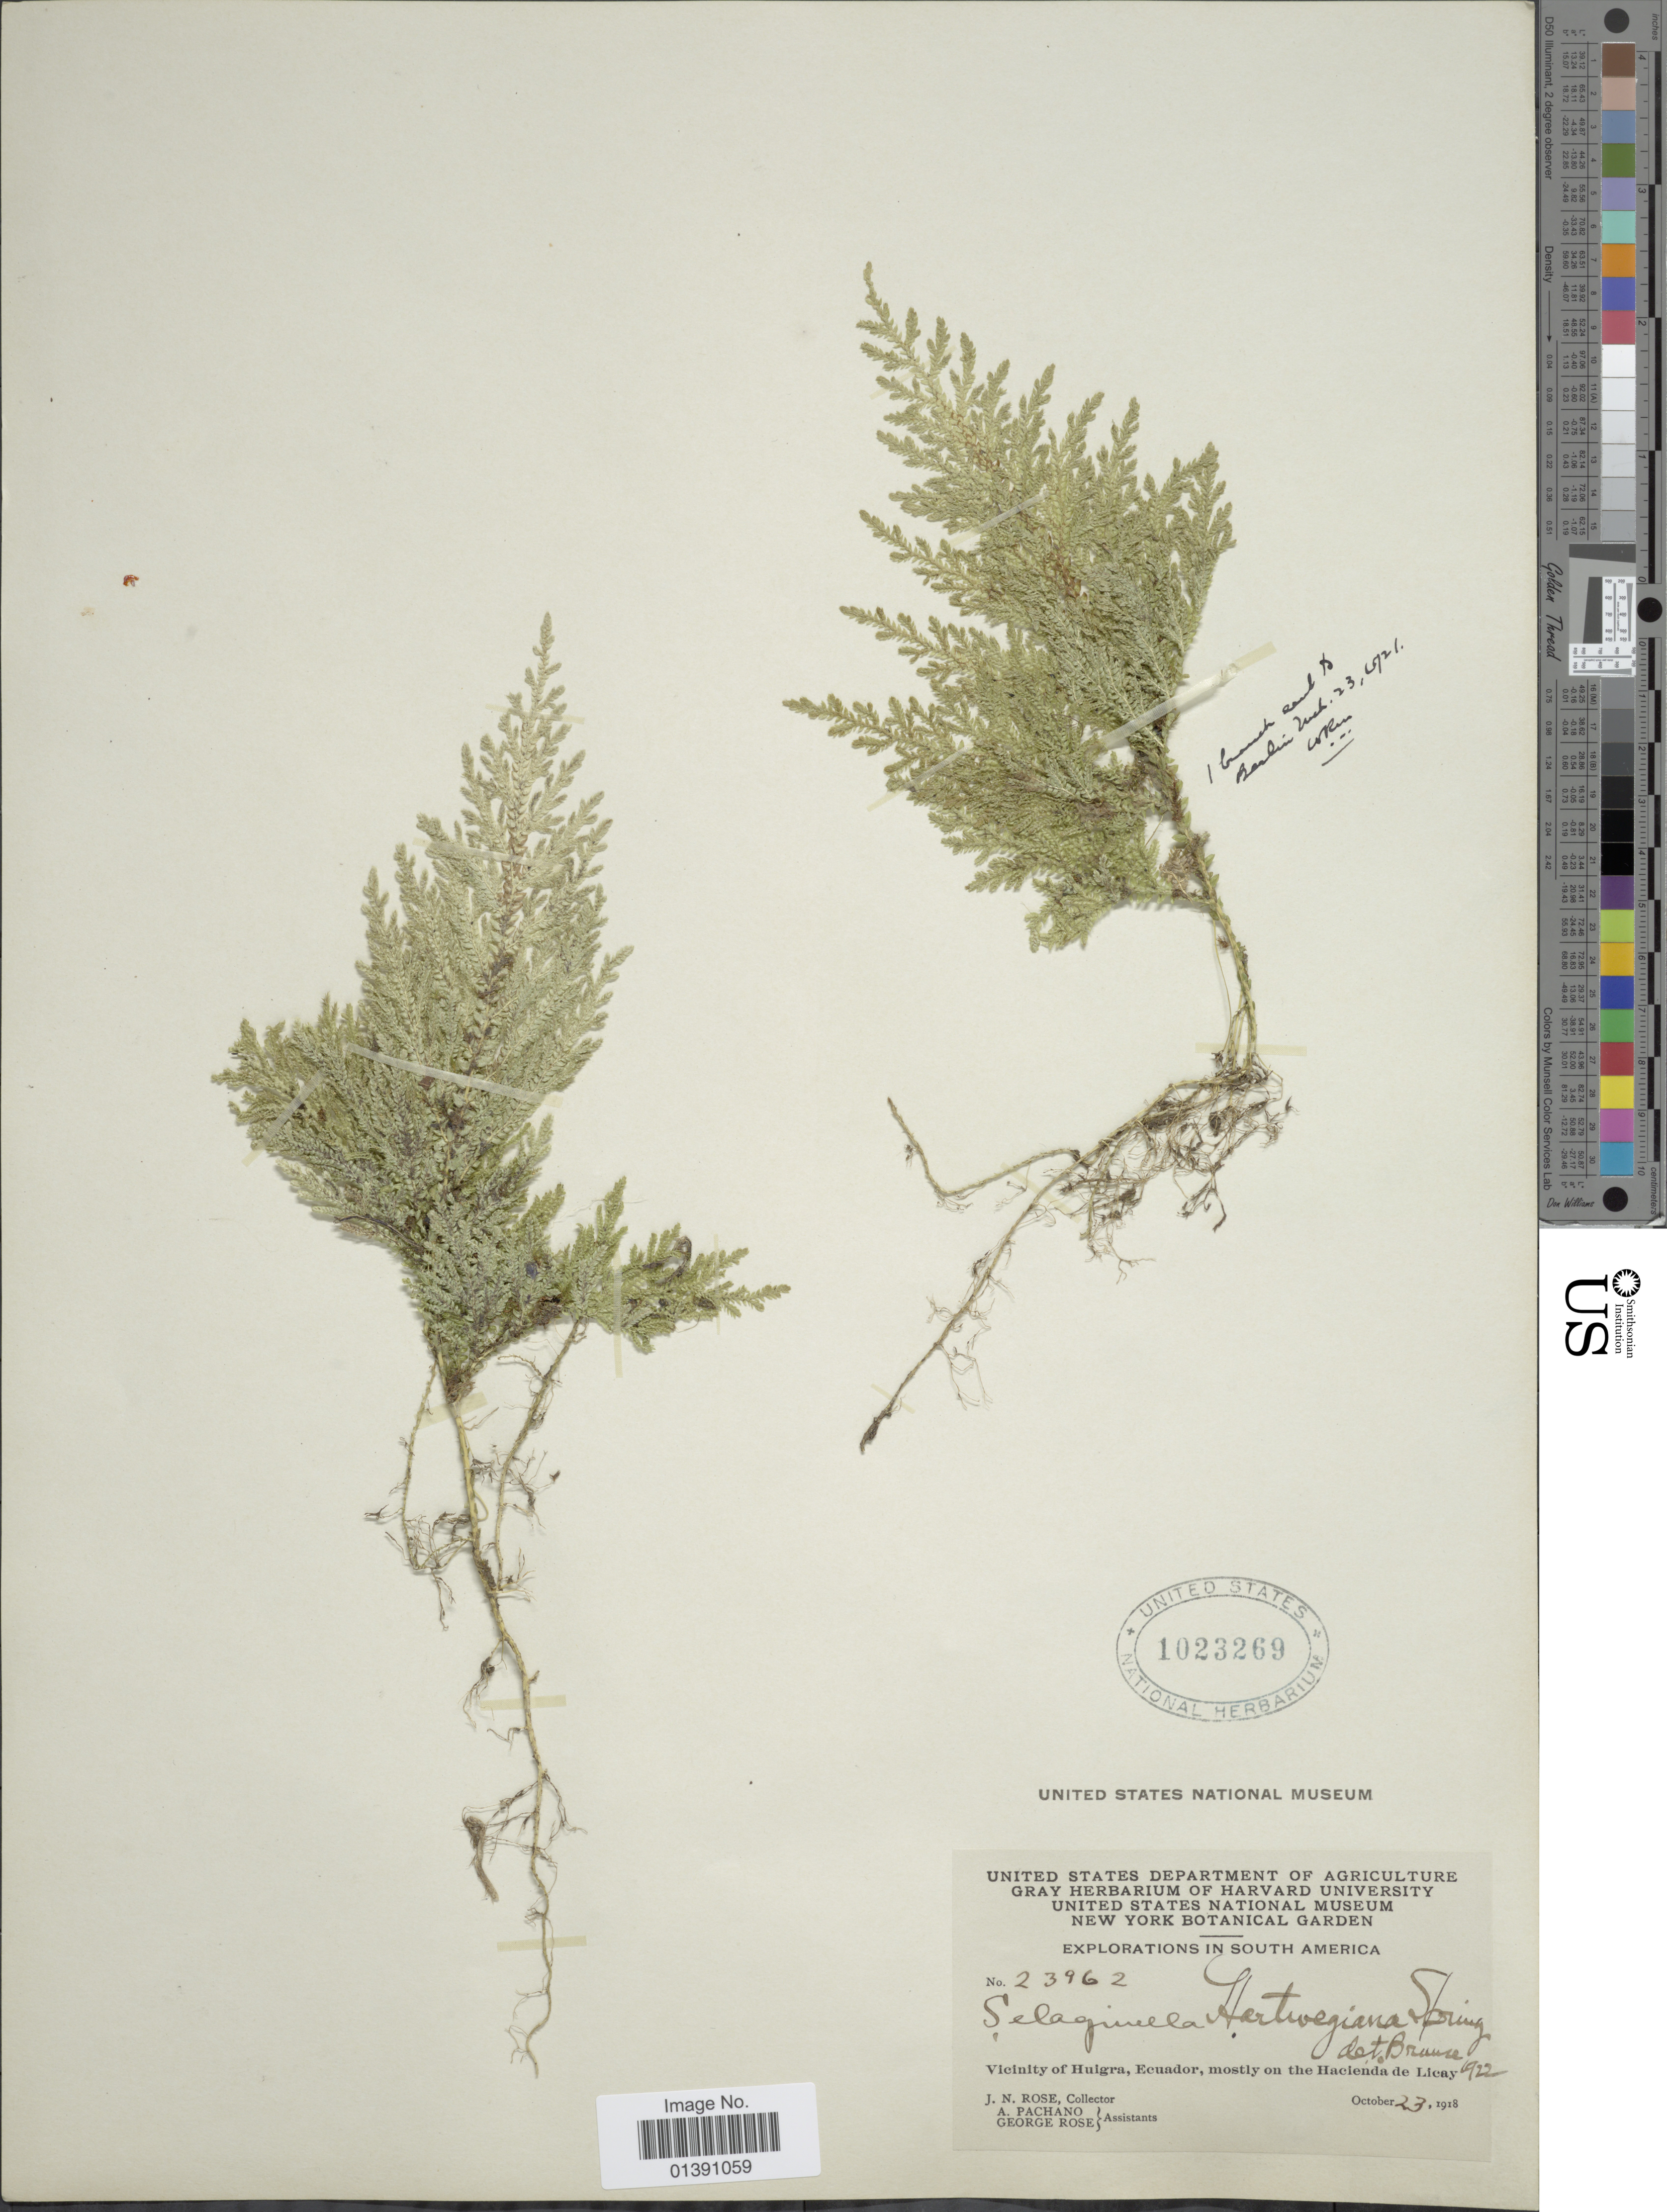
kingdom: Plantae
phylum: Tracheophyta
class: Lycopodiopsida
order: Selaginellales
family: Selaginellaceae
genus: Selaginella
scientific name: Selaginella hartwegiana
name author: Spring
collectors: J. N. Rose, A. Pachano & G. Rose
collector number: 23962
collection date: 1918-10-23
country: Ecuador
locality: Vicinity of Huigra, mostly on the Hacienda de Licay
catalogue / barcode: US 1023269